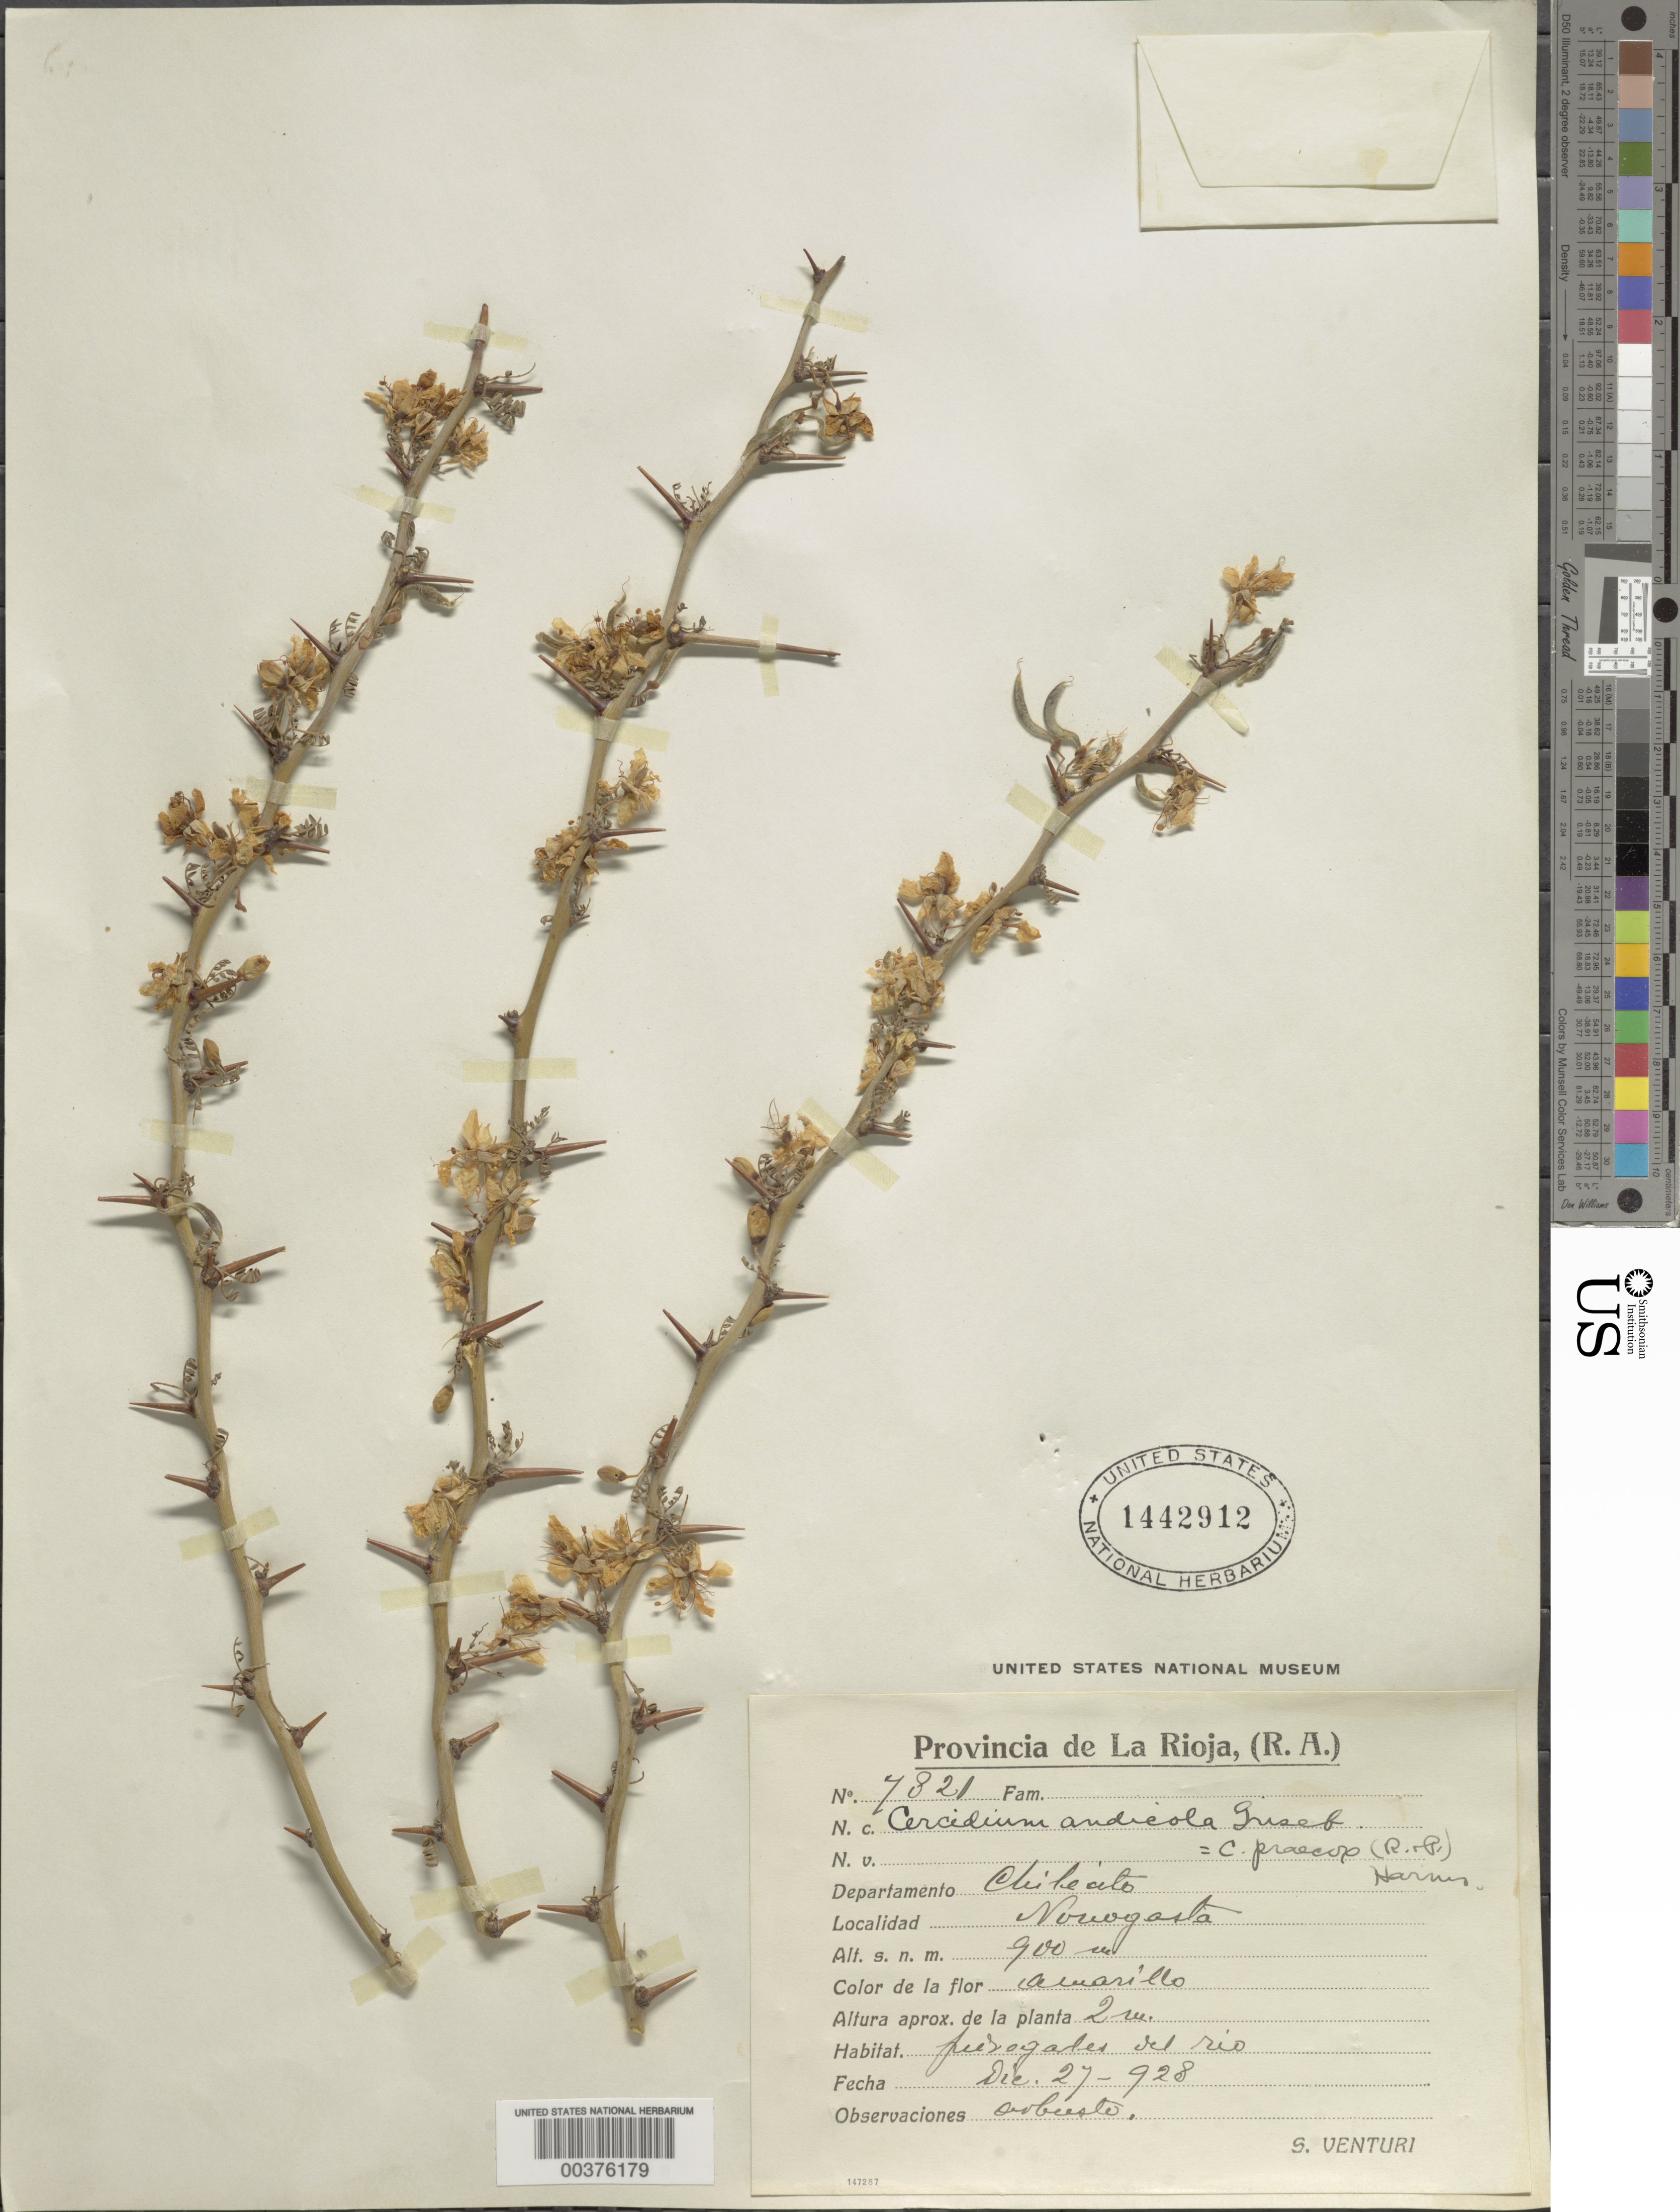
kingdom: Plantae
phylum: Tracheophyta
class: Magnoliopsida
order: Fabales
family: Fabaceae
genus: Parkinsonia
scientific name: Parkinsonia andicola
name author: (Griseb.) Varjão & Mansano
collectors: S. Venturi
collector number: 7821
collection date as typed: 27 Dec 1928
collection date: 1928-12-27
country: Argentina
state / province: La Rioja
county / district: Chilecito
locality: Novogasta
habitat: Piedogales del rio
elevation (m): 900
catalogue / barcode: US 1442912